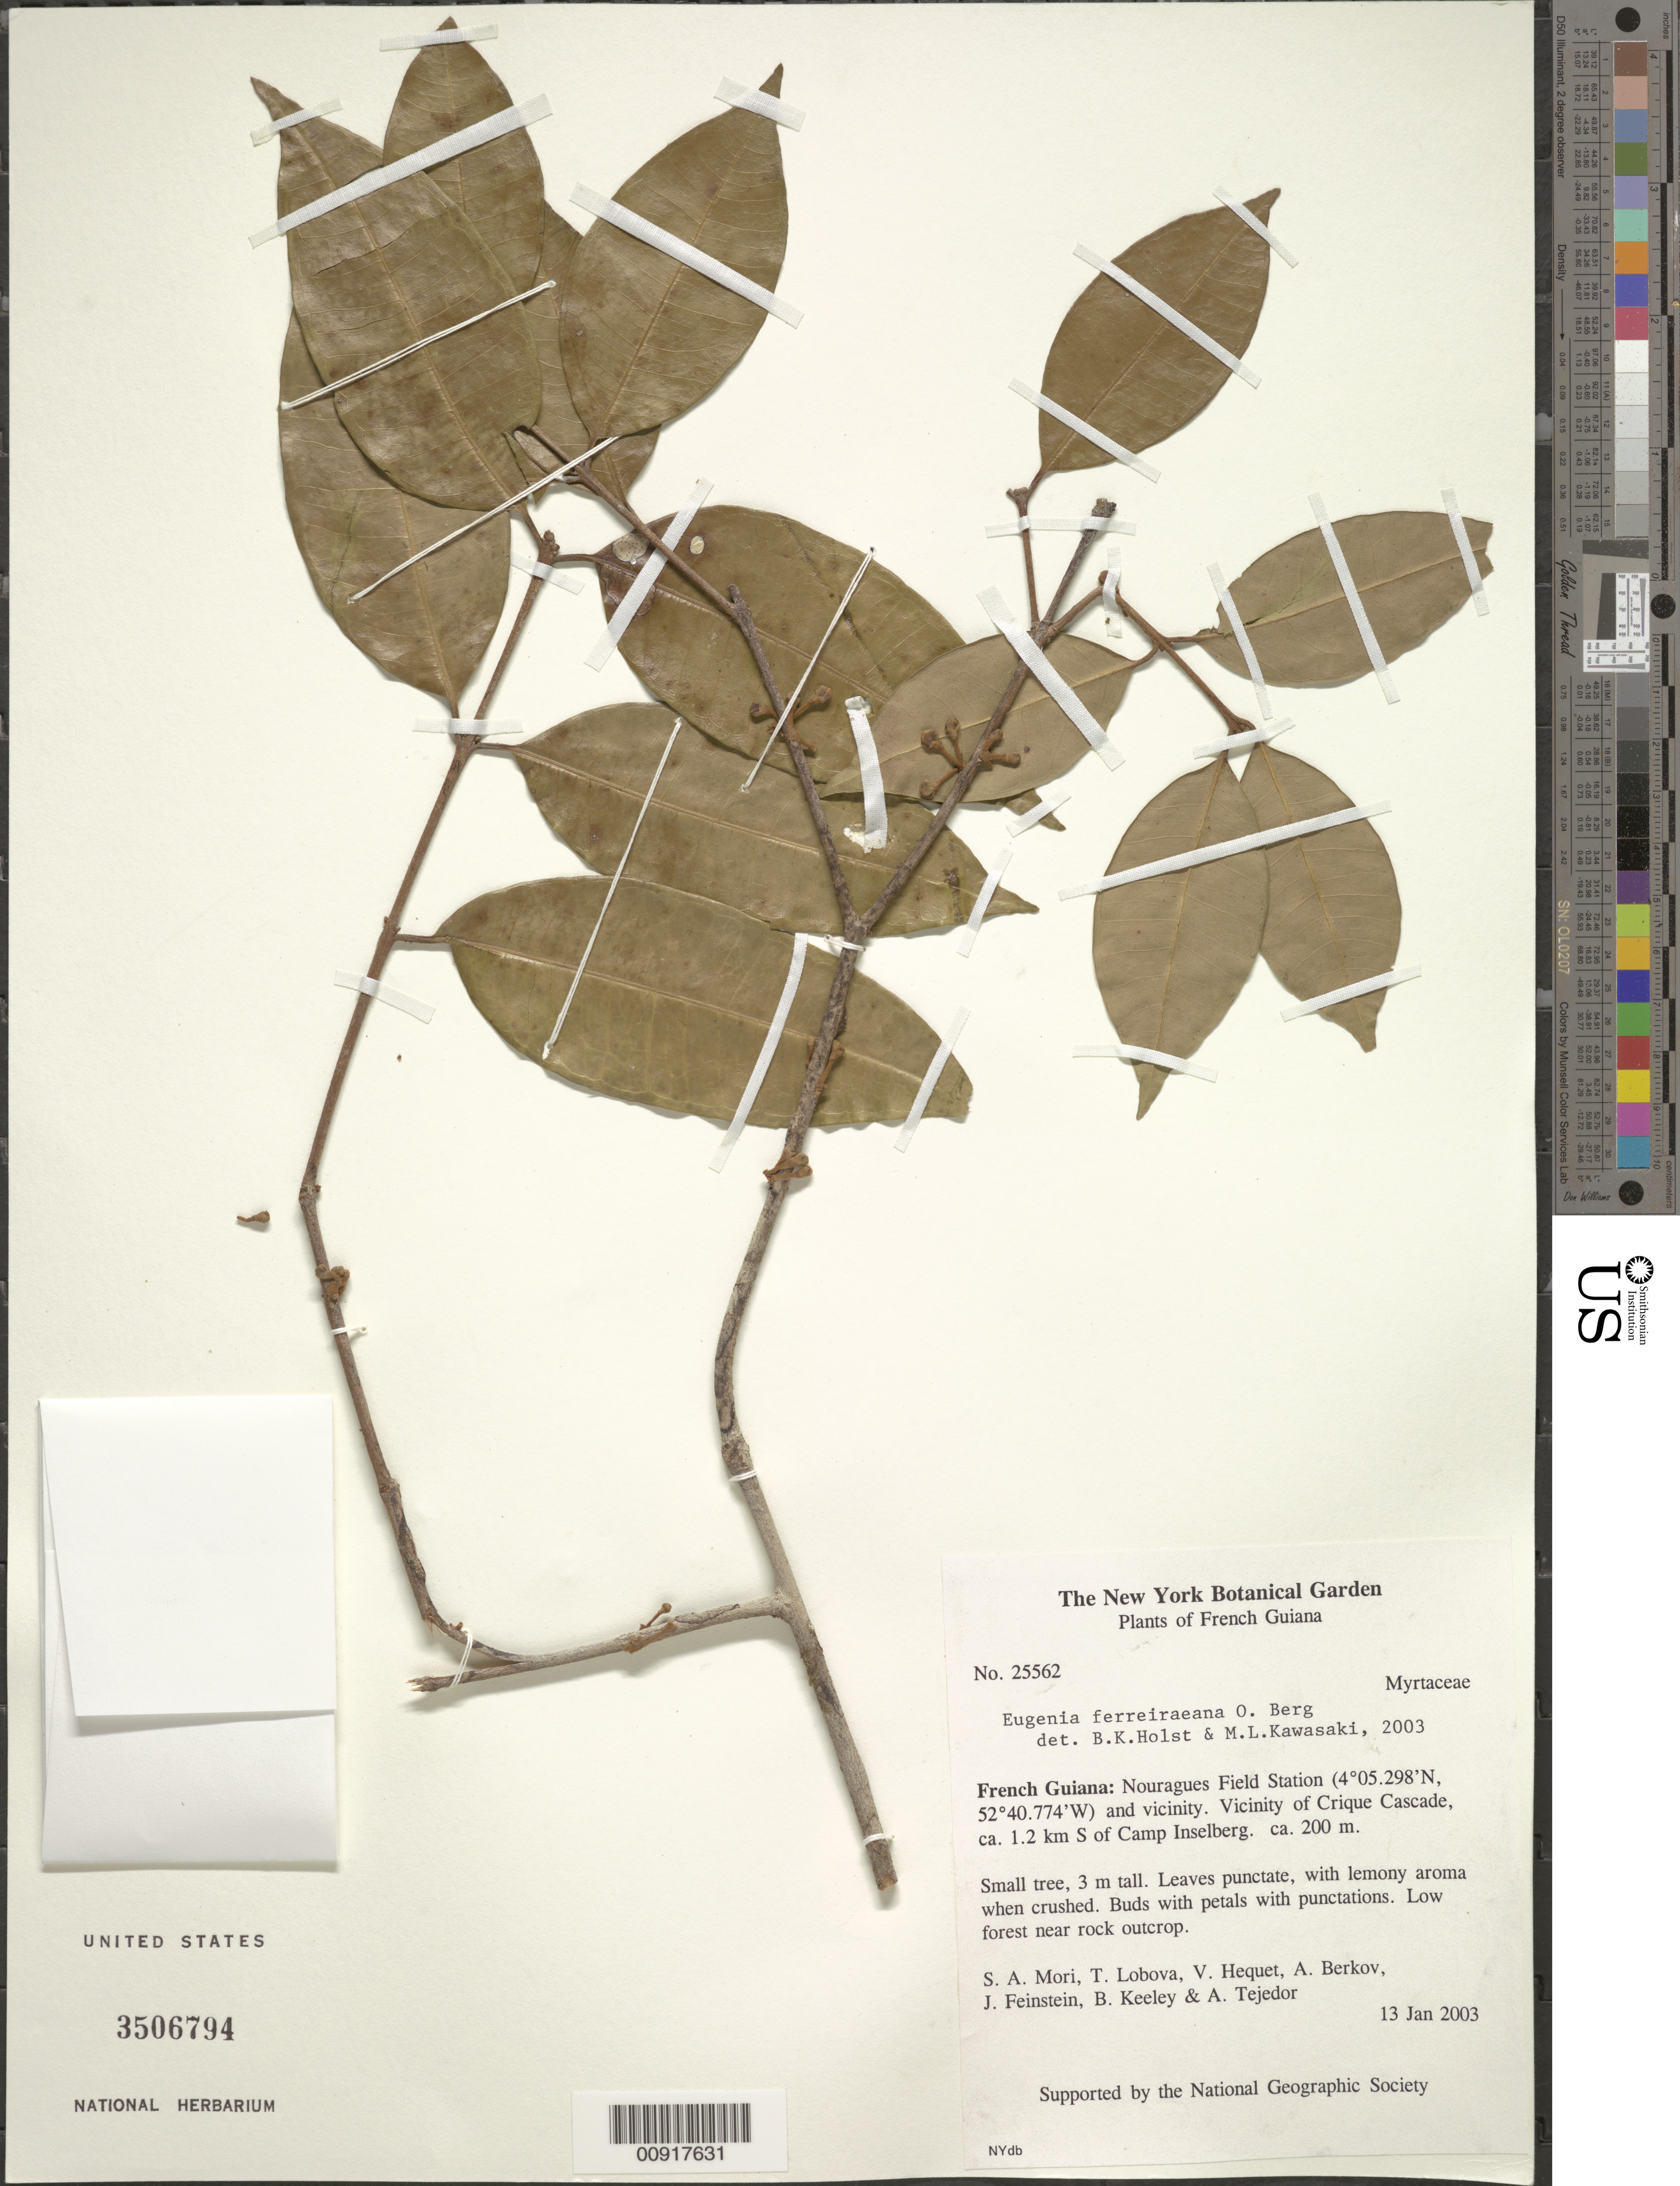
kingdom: Plantae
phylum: Tracheophyta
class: Magnoliopsida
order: Myrtales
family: Myrtaceae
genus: Eugenia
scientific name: Eugenia ferreiraeana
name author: O. Berg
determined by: Holst, Bruce K.; Kawasaki, María L.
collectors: S. Mori, T. Lobova, V. Hequet, A. Berkov, J. Feinstein, B. W. Keeley & A. Tejedor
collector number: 25562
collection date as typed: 13-Jan-03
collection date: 2003-01-13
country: French Guiana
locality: Nouragues Field Station, vicinity of crique Cascade, 1.2 km s of Camp Inselberg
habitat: Low forest near rock outcrop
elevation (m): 200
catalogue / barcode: US 3506794